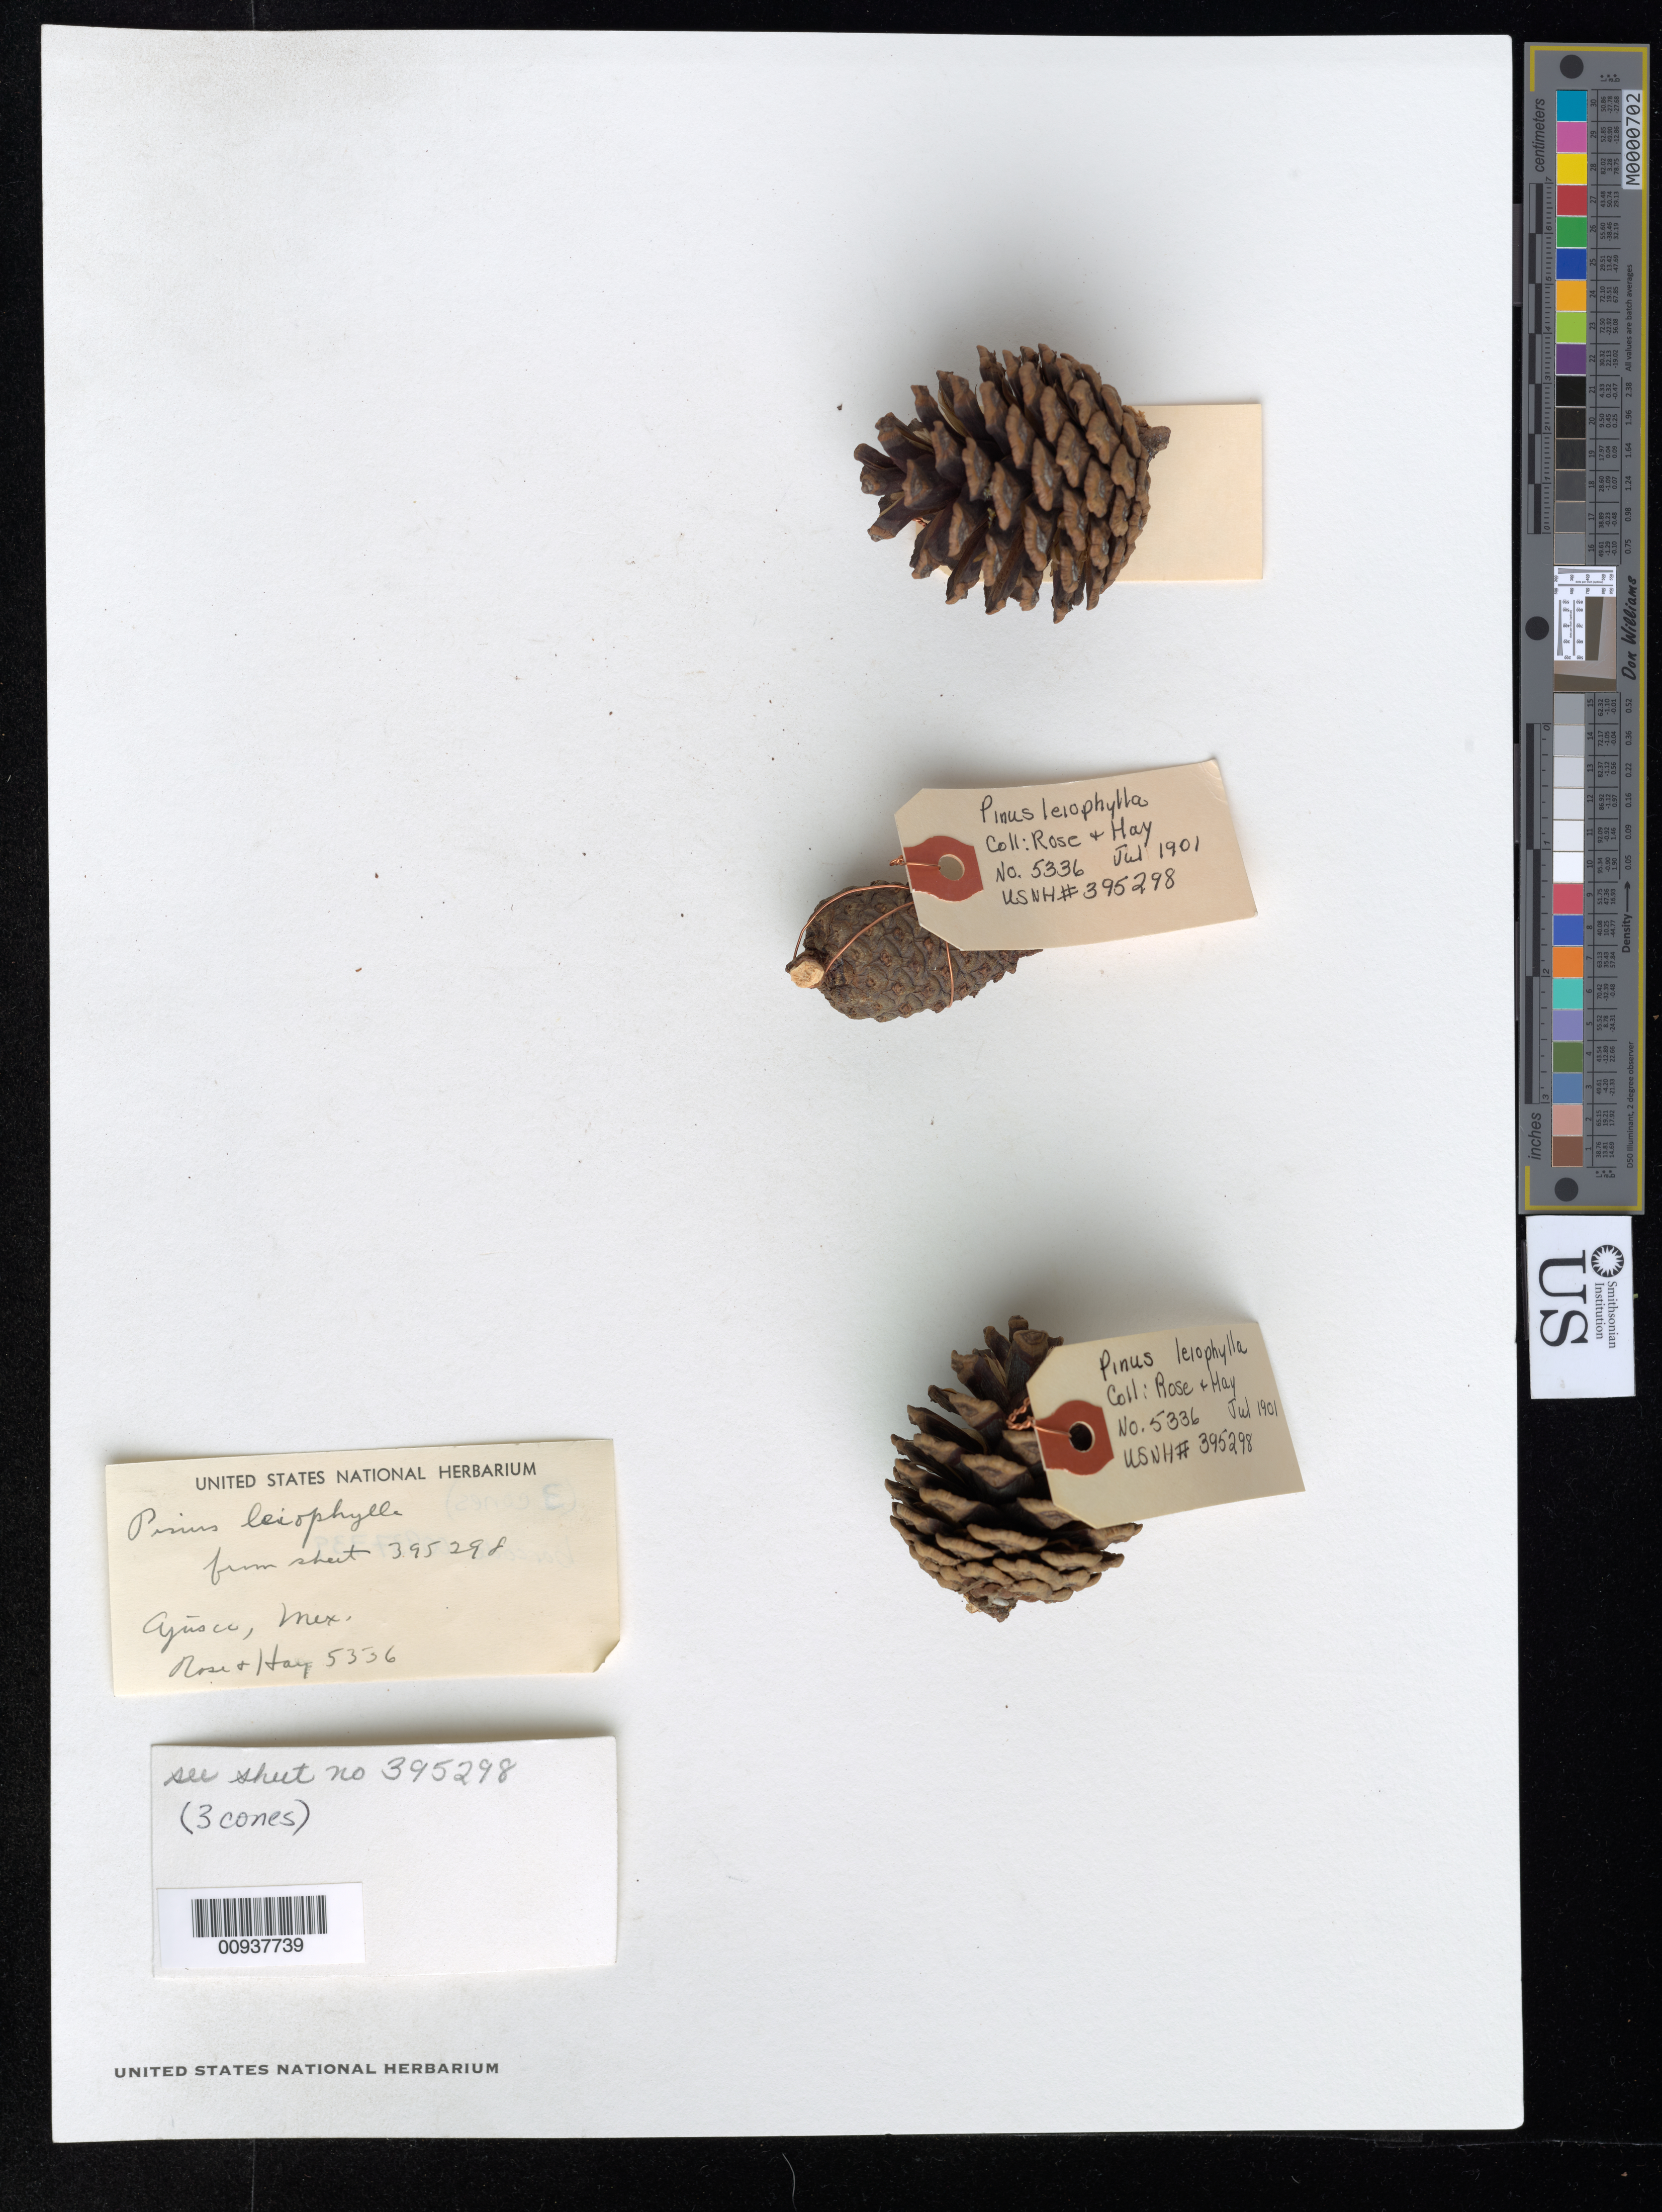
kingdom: Plantae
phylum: Tracheophyta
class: Pinopsida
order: Pinales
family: Pinaceae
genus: Pinus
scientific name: Pinus leiophylla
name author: Schiede ex Schltdl. & Cham.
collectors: J. N. Rose & R. Hay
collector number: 5336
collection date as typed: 18 Jul 1901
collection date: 1901-07-18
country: Mexico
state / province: Distrito Federal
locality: Sierra de Ajusco.